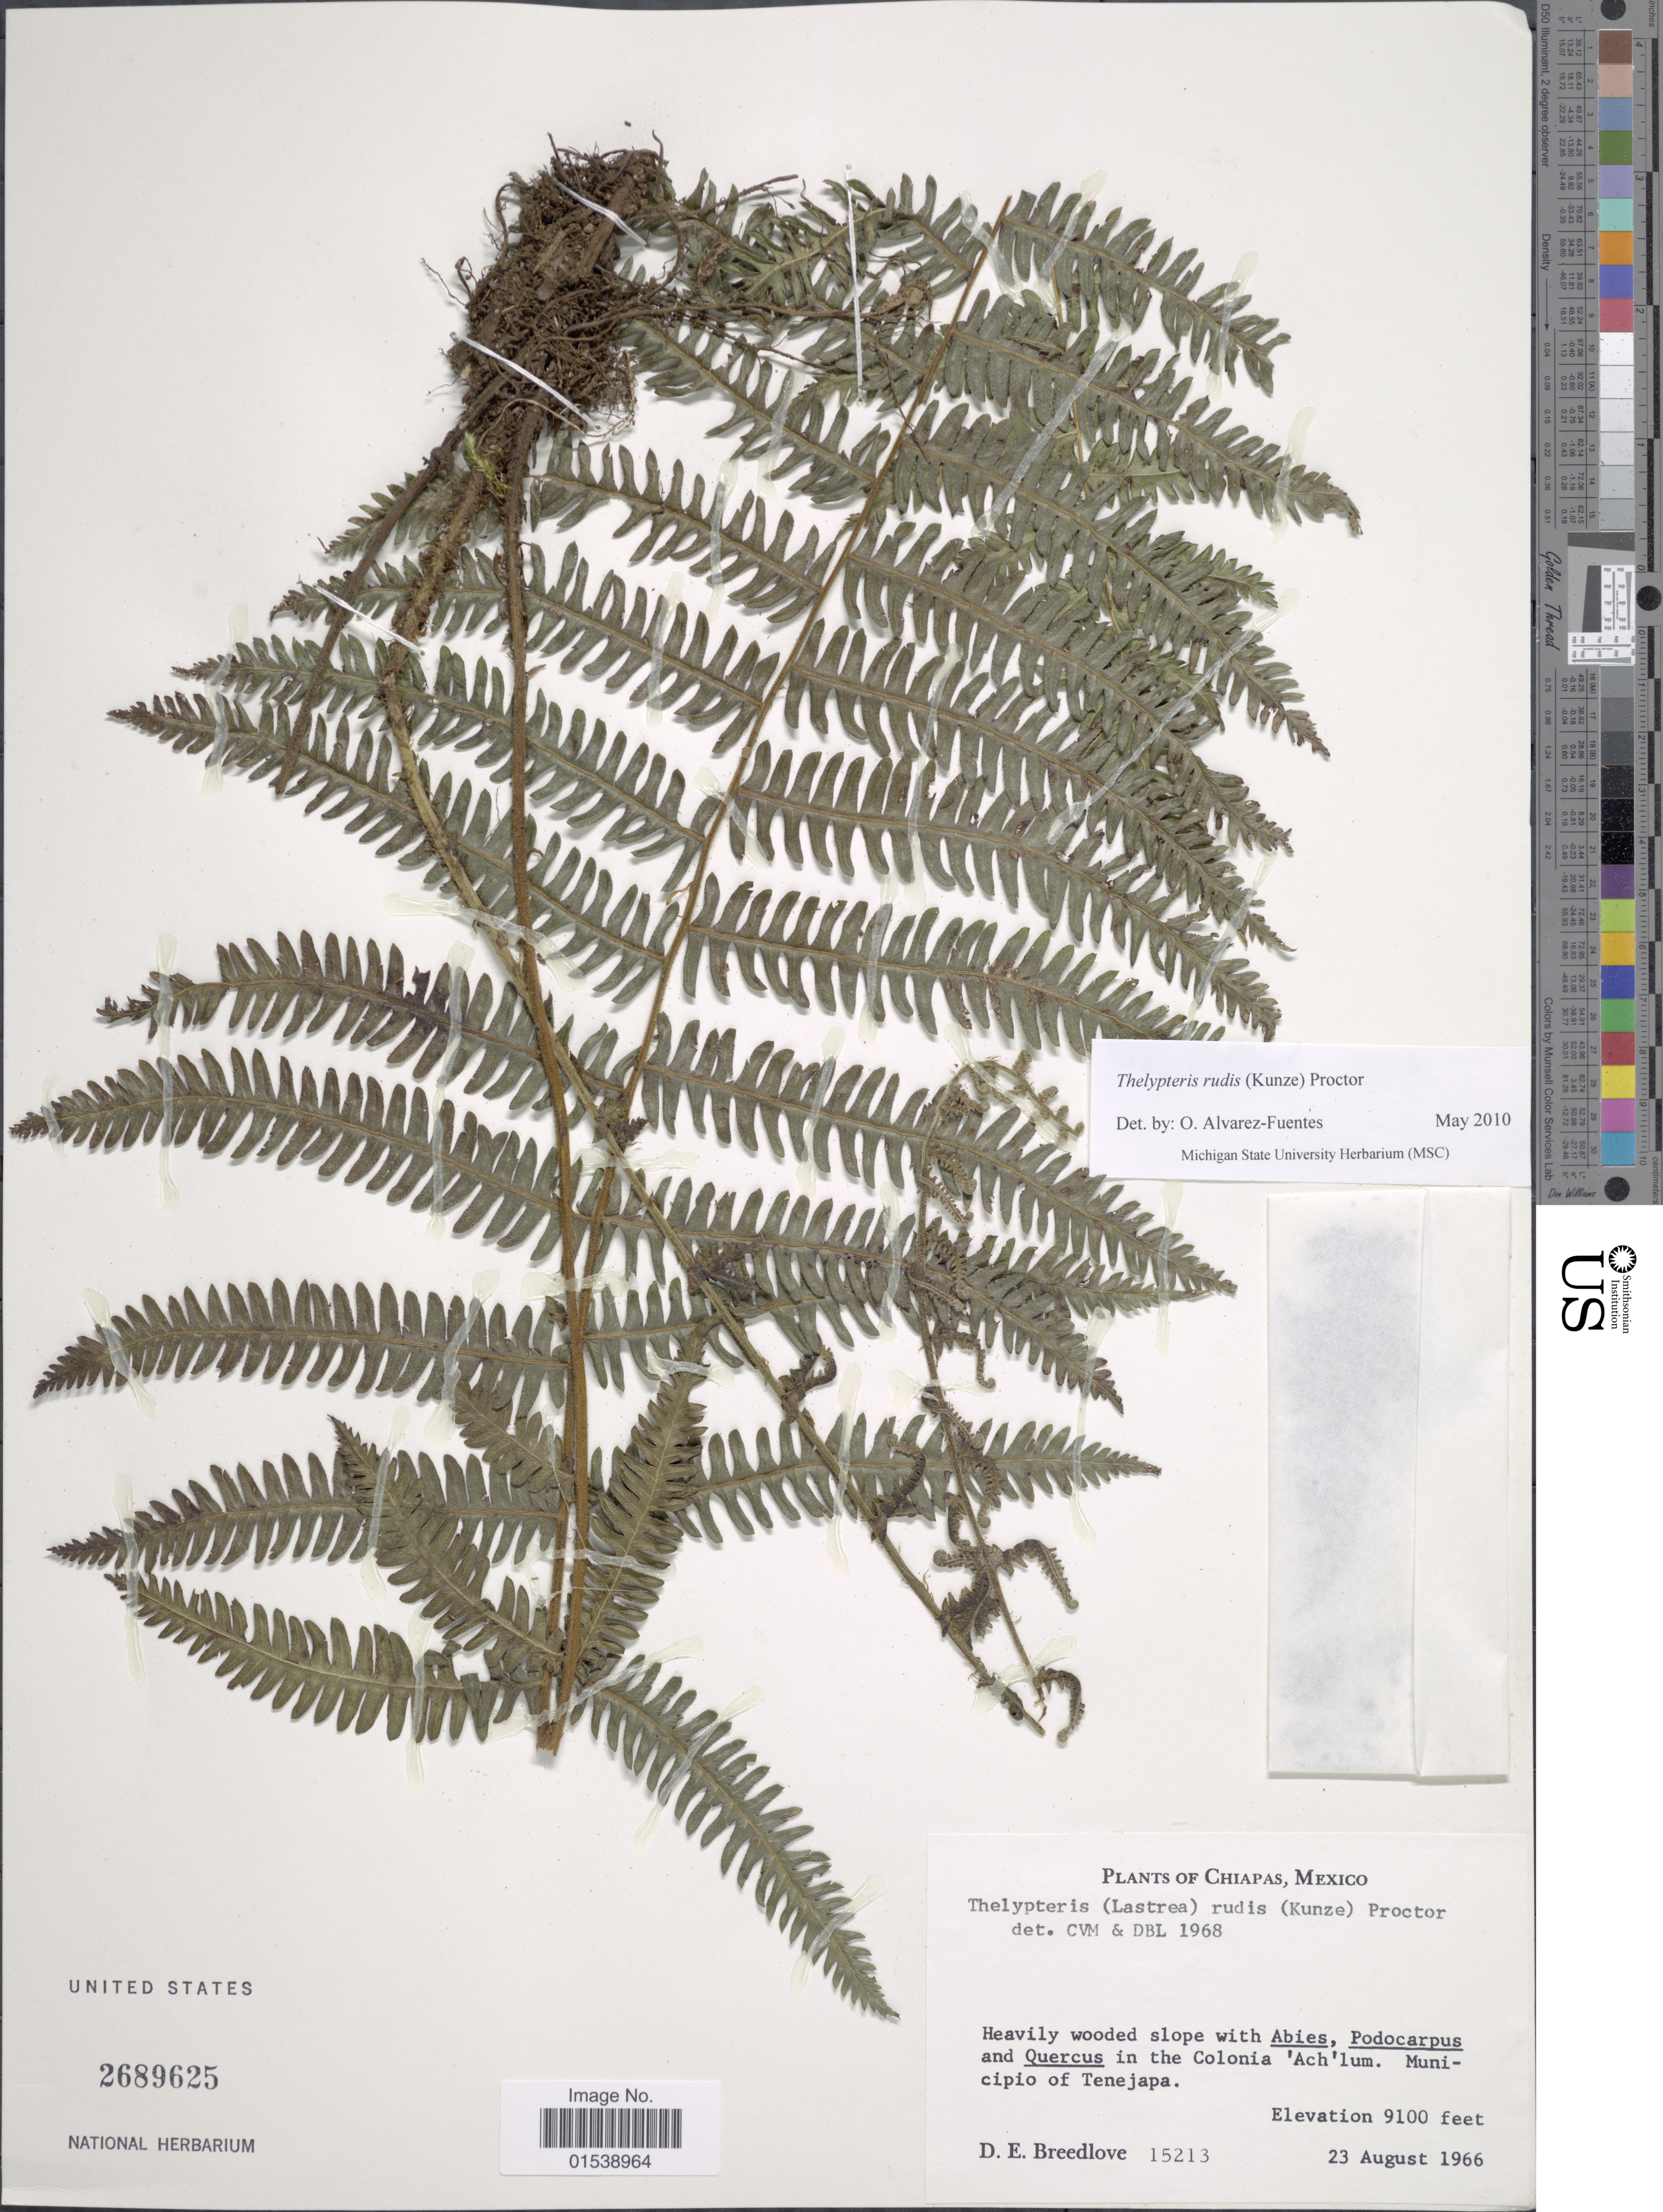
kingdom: Plantae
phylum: Tracheophyta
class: Polypodiopsida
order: Polypodiales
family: Thelypteridaceae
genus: Amauropelta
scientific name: Amauropelta rudis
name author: (Kunze) Pic. Serm.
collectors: D. E. Breedlove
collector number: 15213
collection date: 1966-08-23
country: Mexico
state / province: Chiapas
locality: Municipio of Tenejapa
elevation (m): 2774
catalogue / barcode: US 2689625